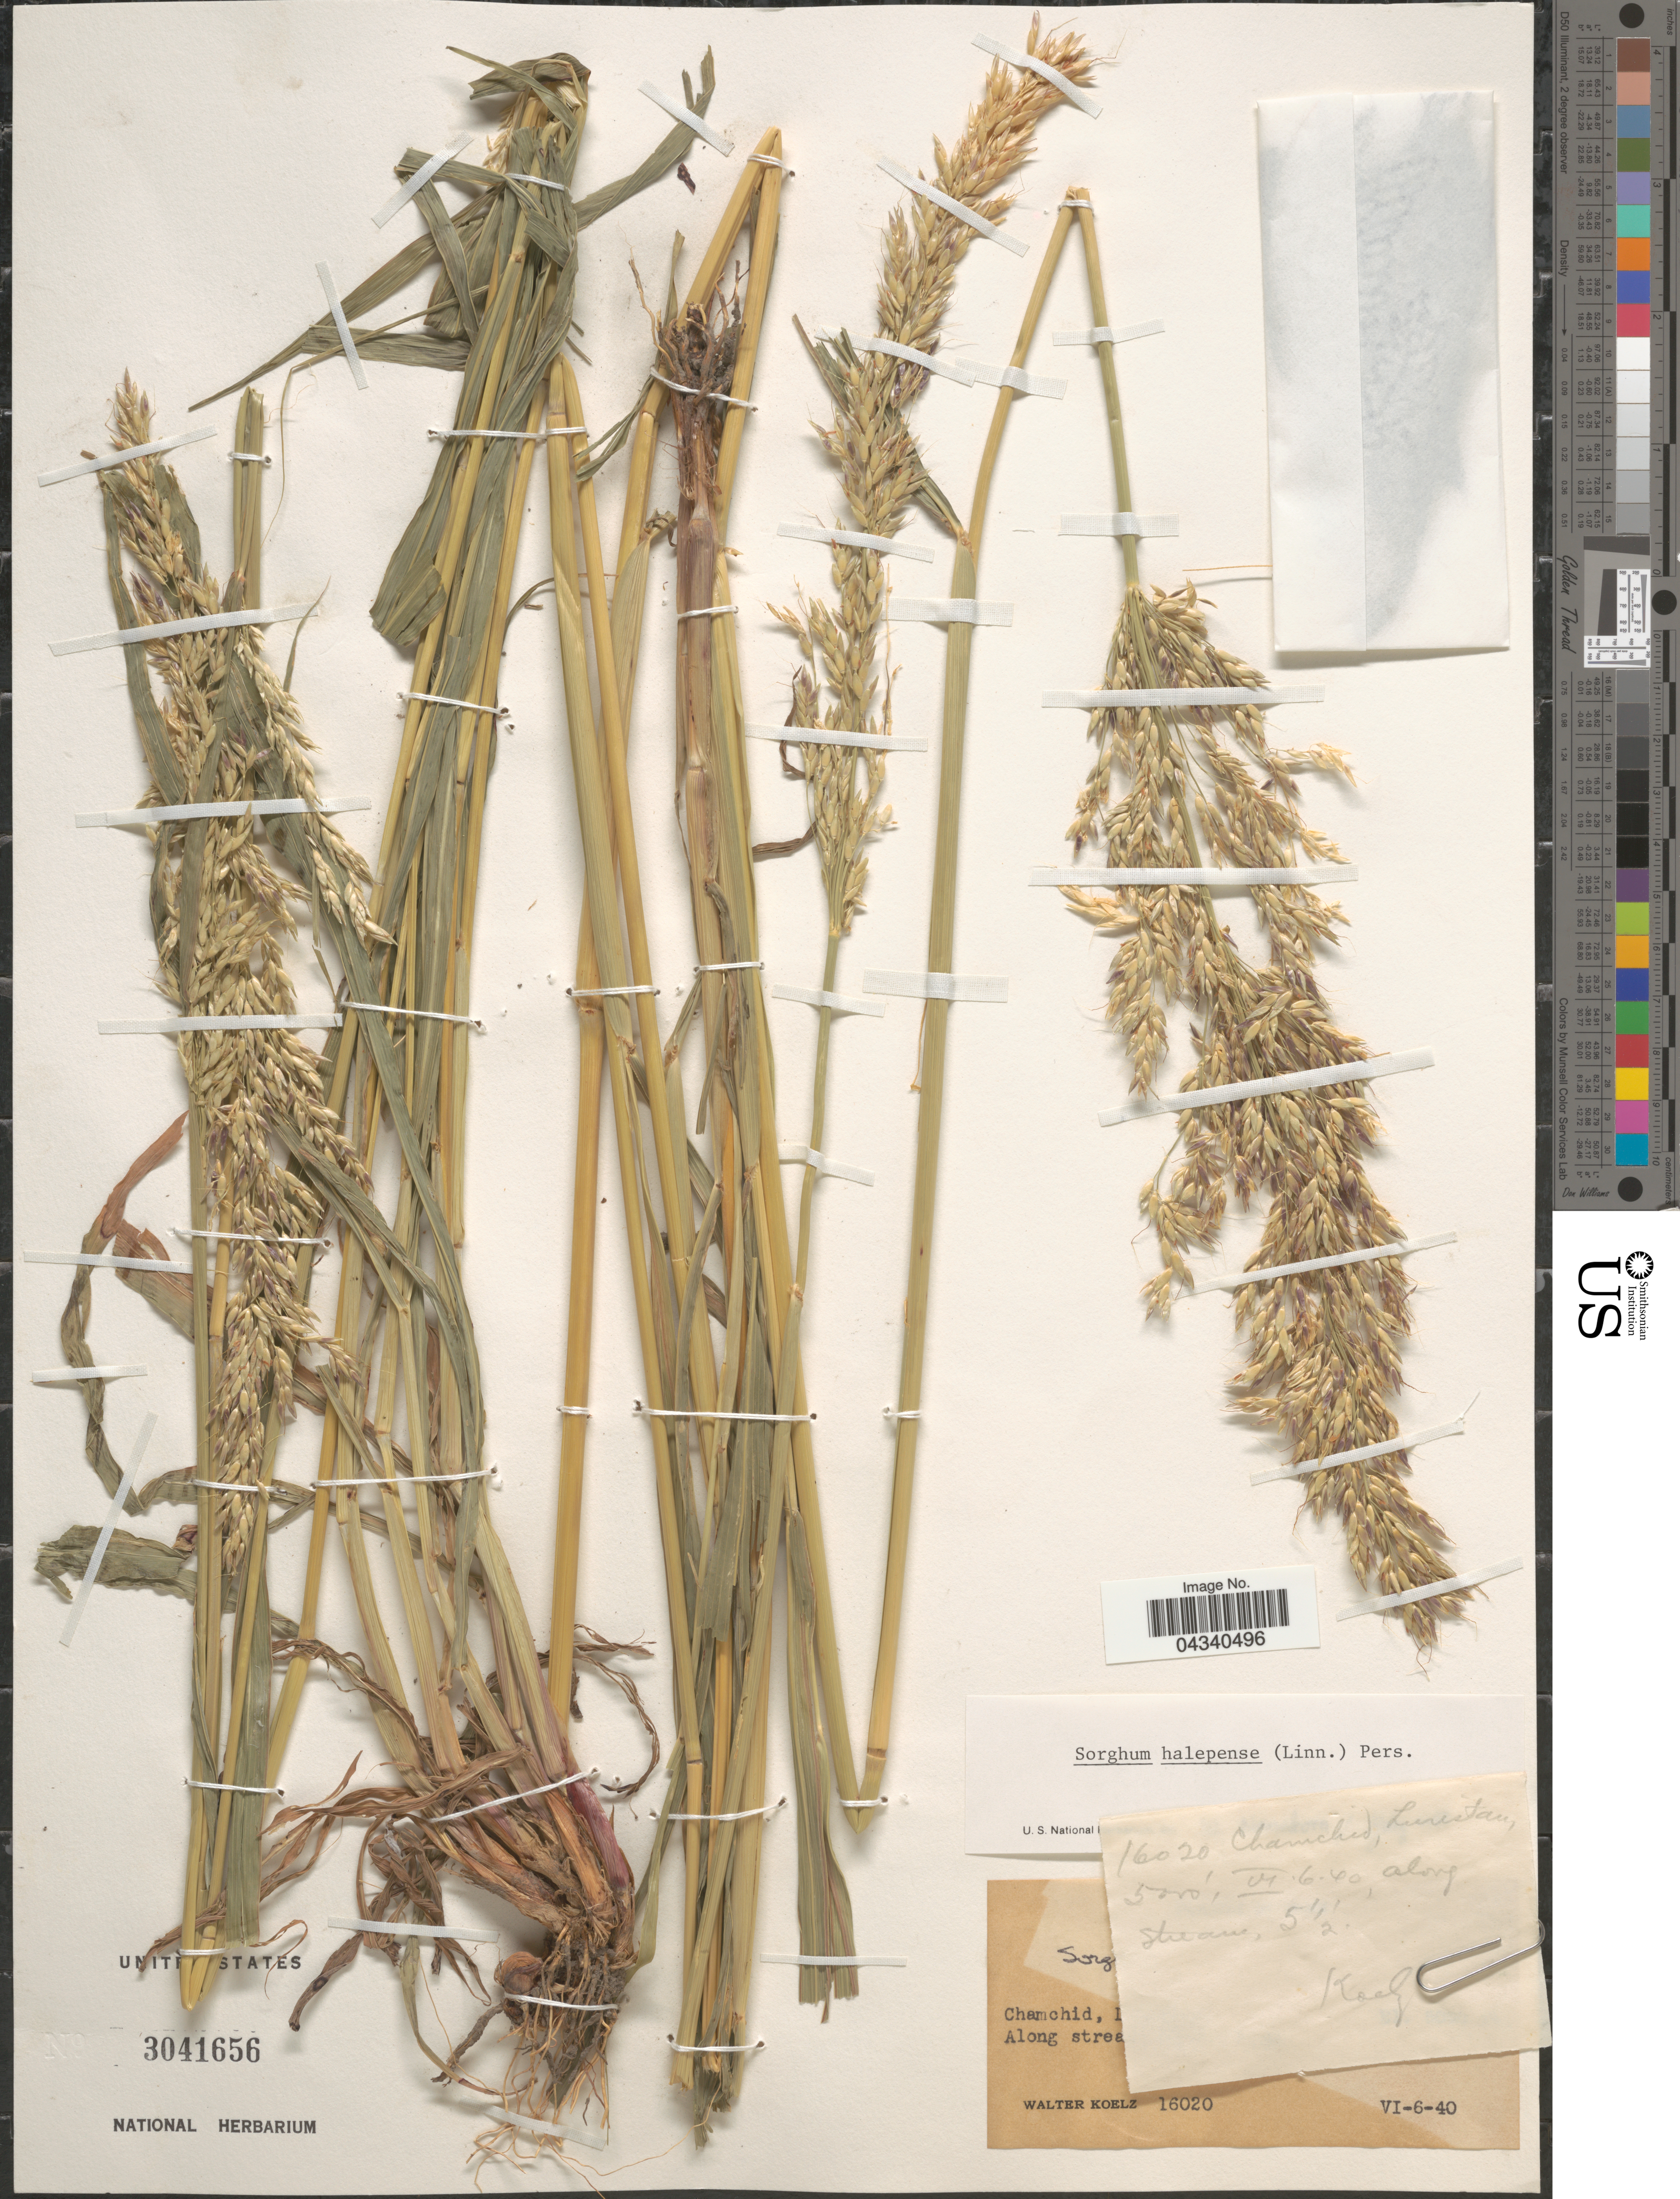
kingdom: Plantae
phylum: Tracheophyta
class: Liliopsida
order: Poales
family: Poaceae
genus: Sorghum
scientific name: Sorghum halepense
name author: (L.) Pers.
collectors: W. N. Koelz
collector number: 16020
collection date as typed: Transcribed d/m/y: 6/6/40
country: Iran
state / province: Lorestan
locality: Chamchid, Luristan.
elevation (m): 1524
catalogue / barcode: US 3041656